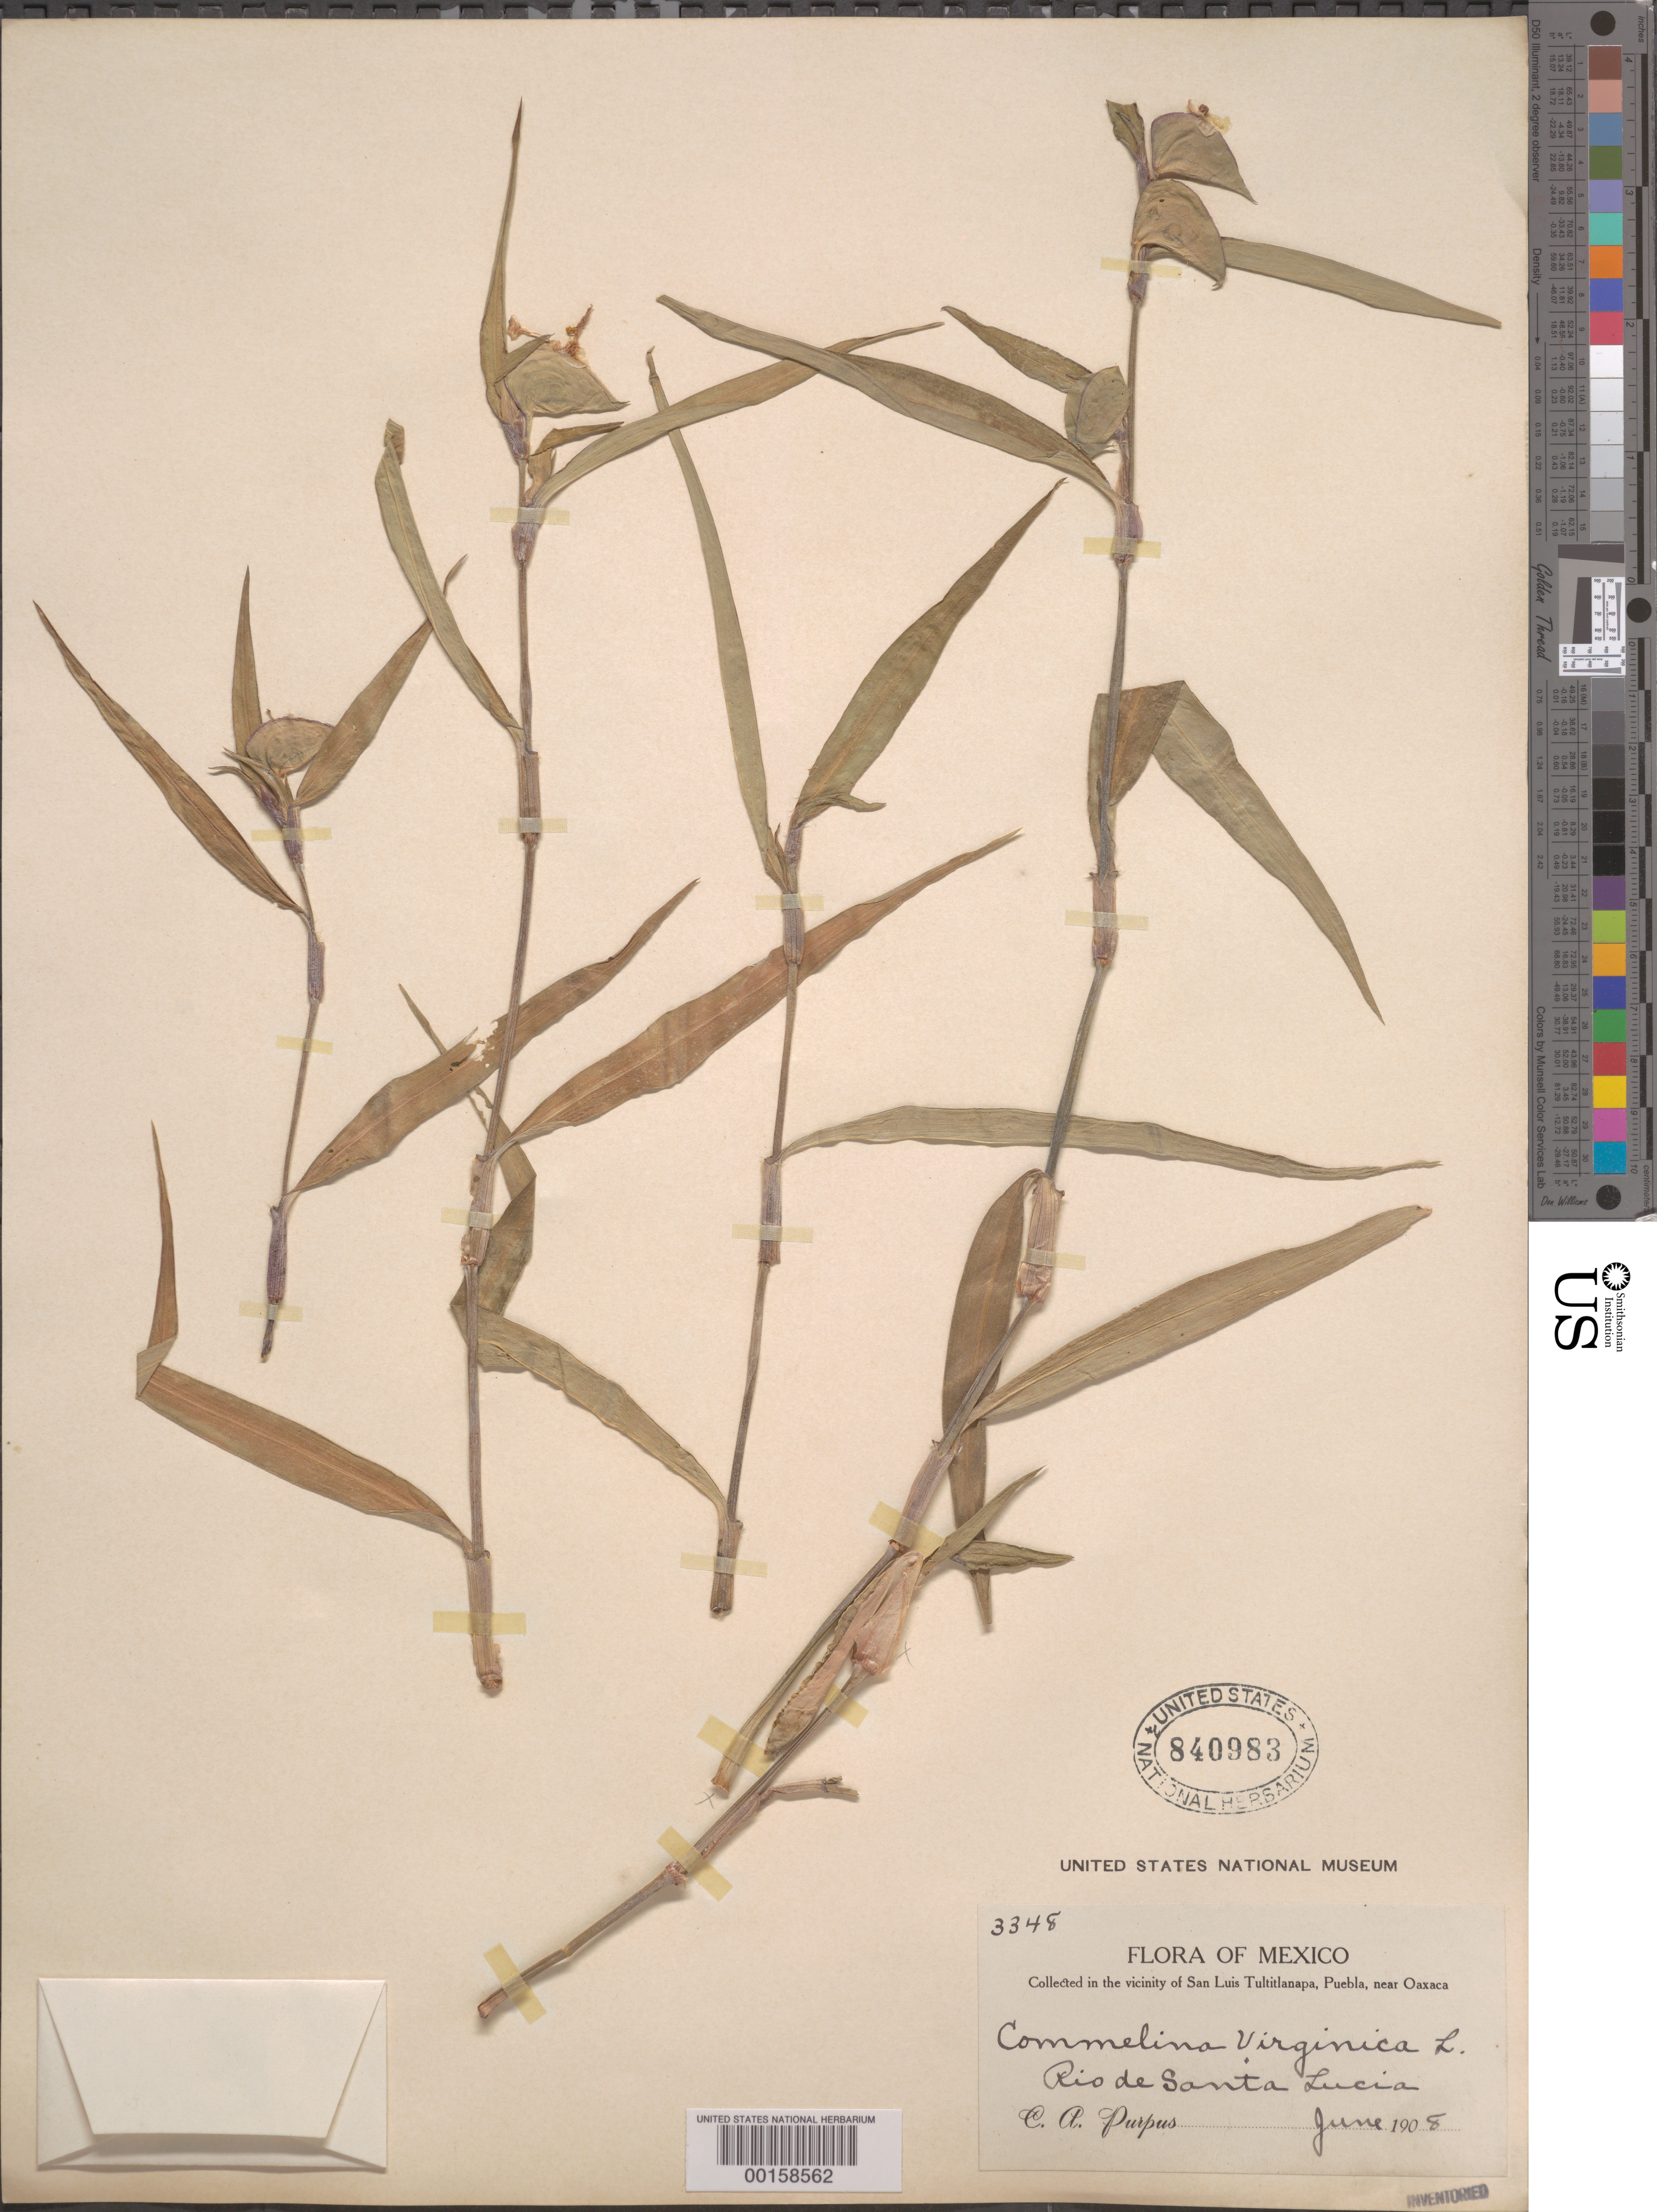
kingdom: Plantae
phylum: Tracheophyta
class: Liliopsida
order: Commelinales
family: Commelinaceae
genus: Commelina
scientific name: Commelina erecta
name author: L.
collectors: C. A. Purpus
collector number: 3348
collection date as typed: Jun 1908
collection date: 1908-06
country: Mexico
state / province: Puebla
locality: San luis tultitlanapa; rio de santa lucia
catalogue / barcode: US 840983